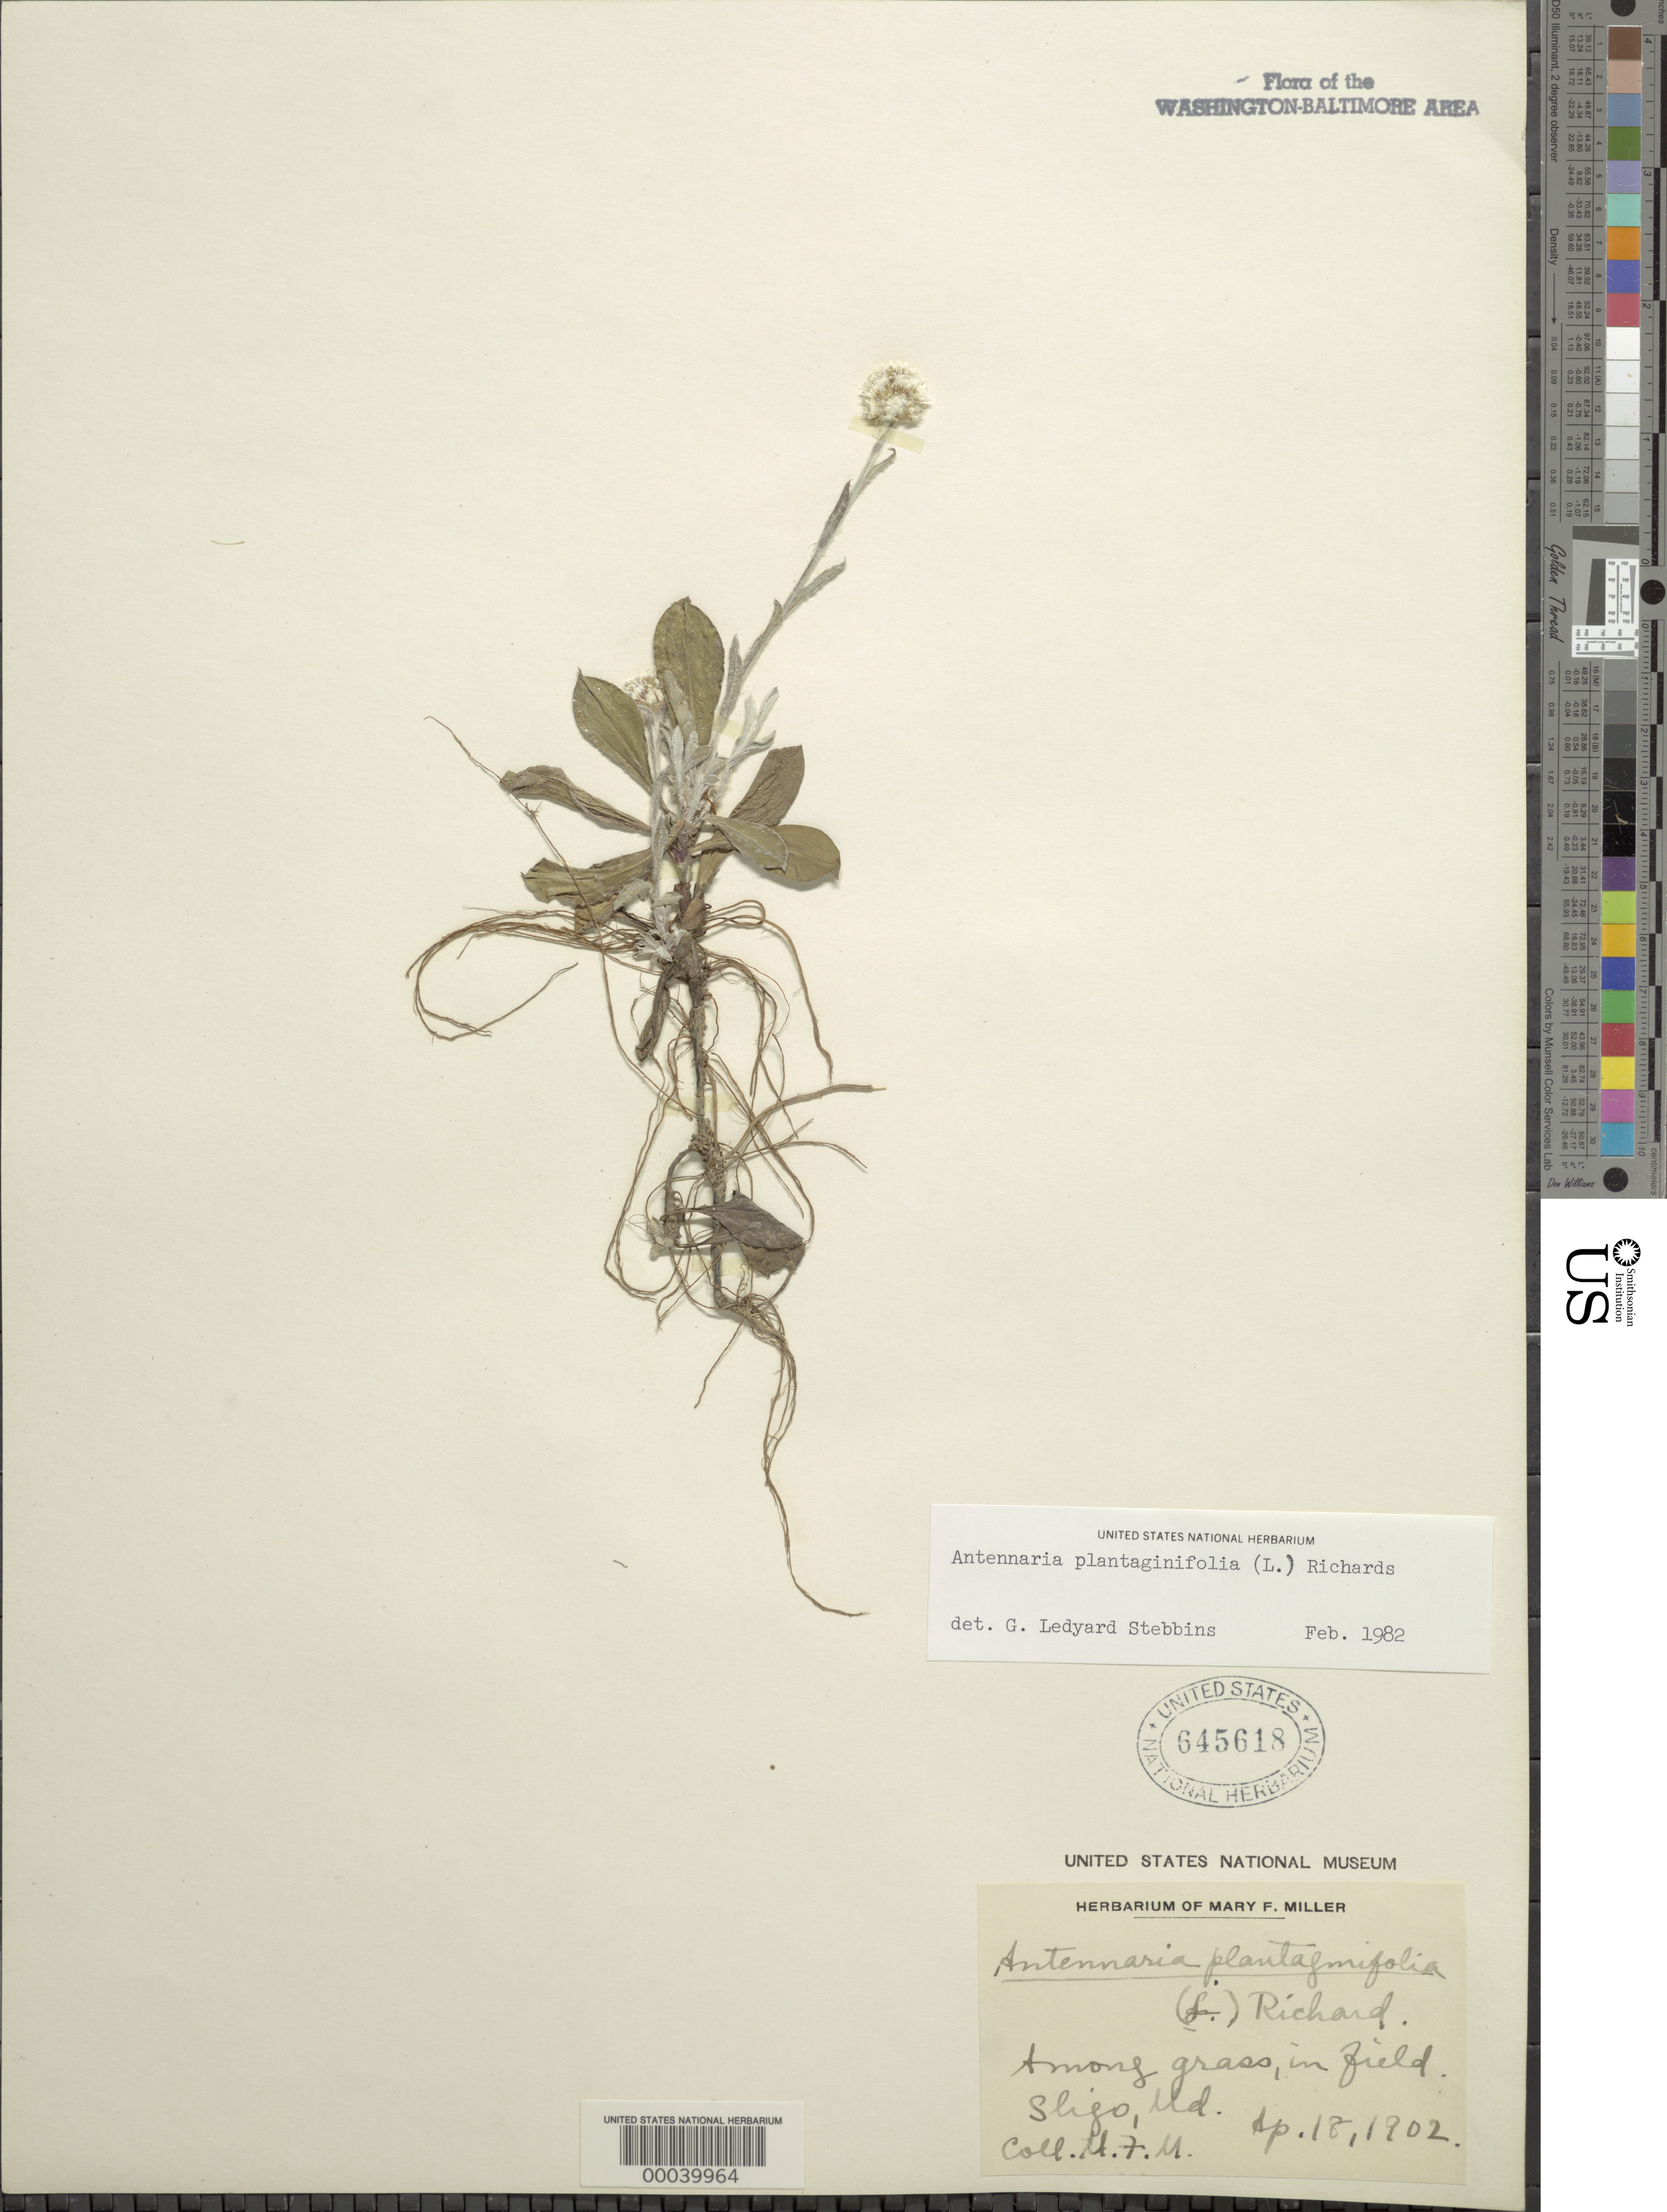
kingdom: Plantae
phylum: Tracheophyta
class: Magnoliopsida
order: Asterales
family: Asteraceae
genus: Antennaria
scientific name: Antennaria plantaginifolia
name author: (L.) Richardson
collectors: M. F. Miller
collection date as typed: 18 Apr 1902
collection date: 1902-04-18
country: United States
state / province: Maryland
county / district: Montgomery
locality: Sligo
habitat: Grassy field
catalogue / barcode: US 645618